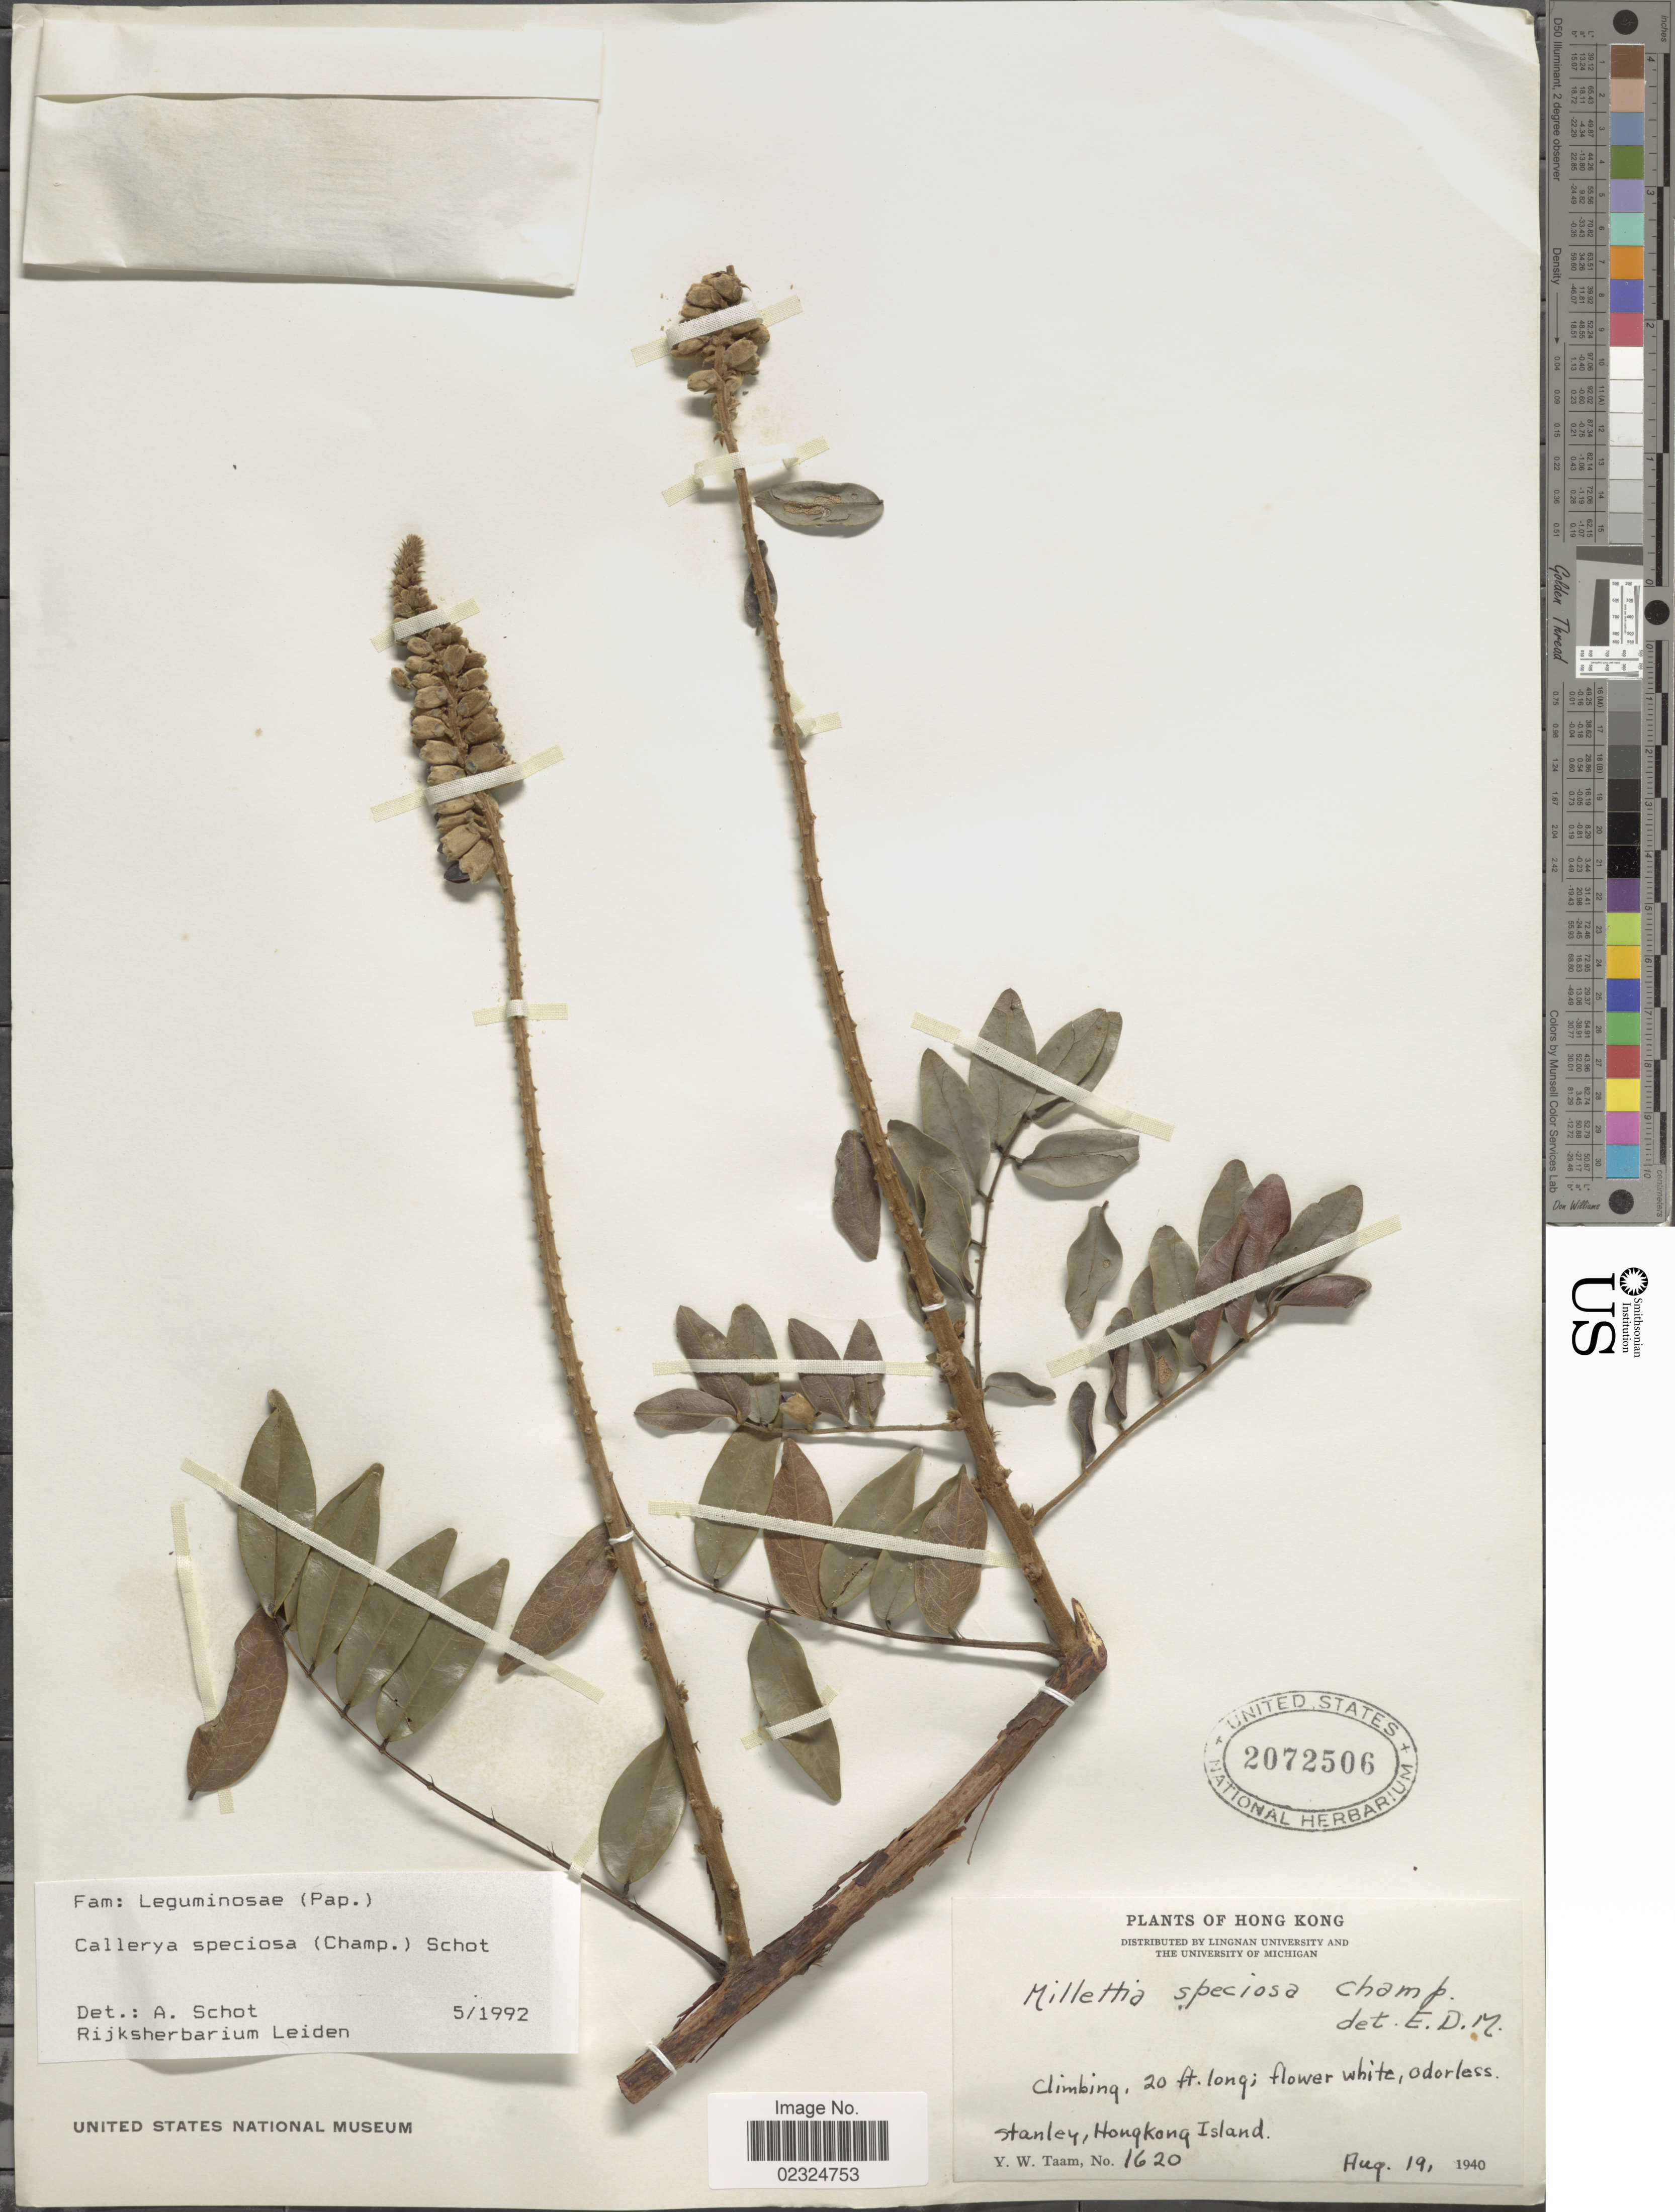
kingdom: Plantae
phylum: Tracheophyta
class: Magnoliopsida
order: Fabales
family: Fabaceae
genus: Nanhaia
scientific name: Nanhaia speciosa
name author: (Champ. ex Benth.) J. Compton & Schrire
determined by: Strong, Mark T., (BOT), Smithsonian Institution - National Museum of Natural History (UNITED STATES)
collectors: Y. W. Taam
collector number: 1620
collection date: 1940-08-19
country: China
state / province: Hong Kong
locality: Stanley, Hong Kong Island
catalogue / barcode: US 2072506